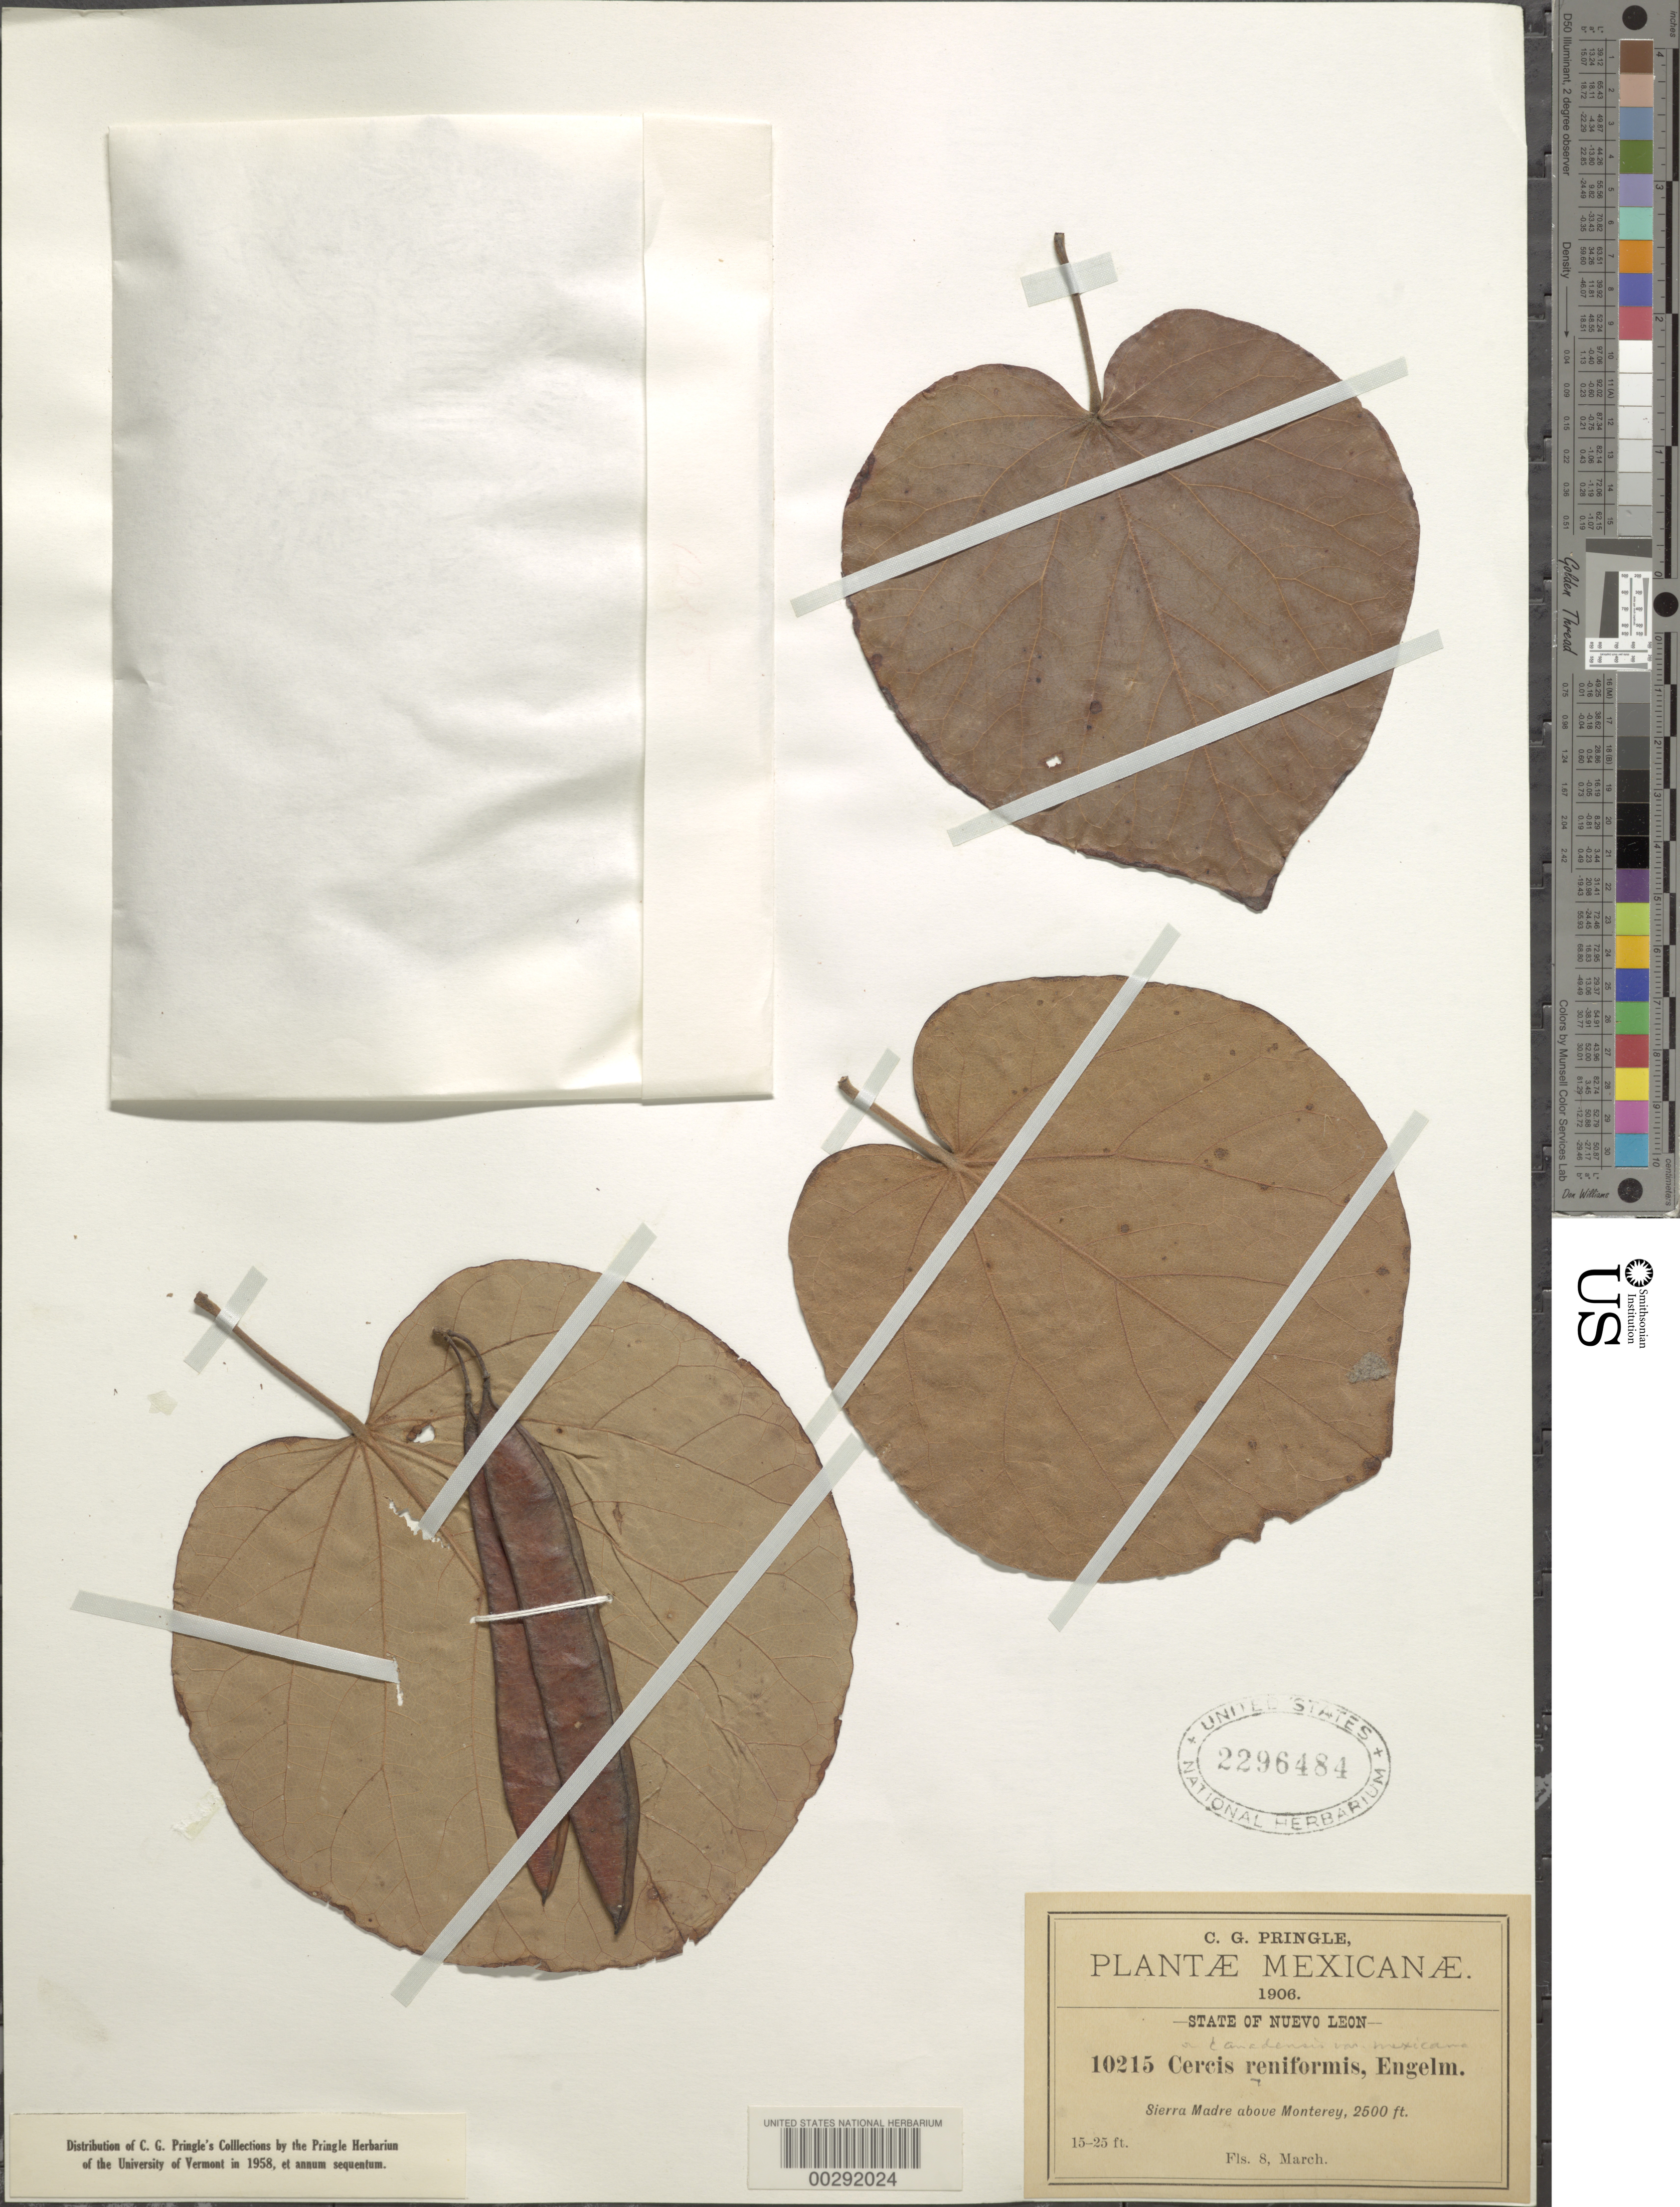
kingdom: Plantae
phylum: Tracheophyta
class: Magnoliopsida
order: Fabales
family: Fabaceae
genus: Cercis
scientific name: Cercis reniformis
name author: A. Gray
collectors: C. G. Pringle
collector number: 10215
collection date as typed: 08 Mar 1906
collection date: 1906-03-08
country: Mexico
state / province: Nuevo León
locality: Sierra Madre above monterey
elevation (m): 762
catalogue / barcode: US 2296484